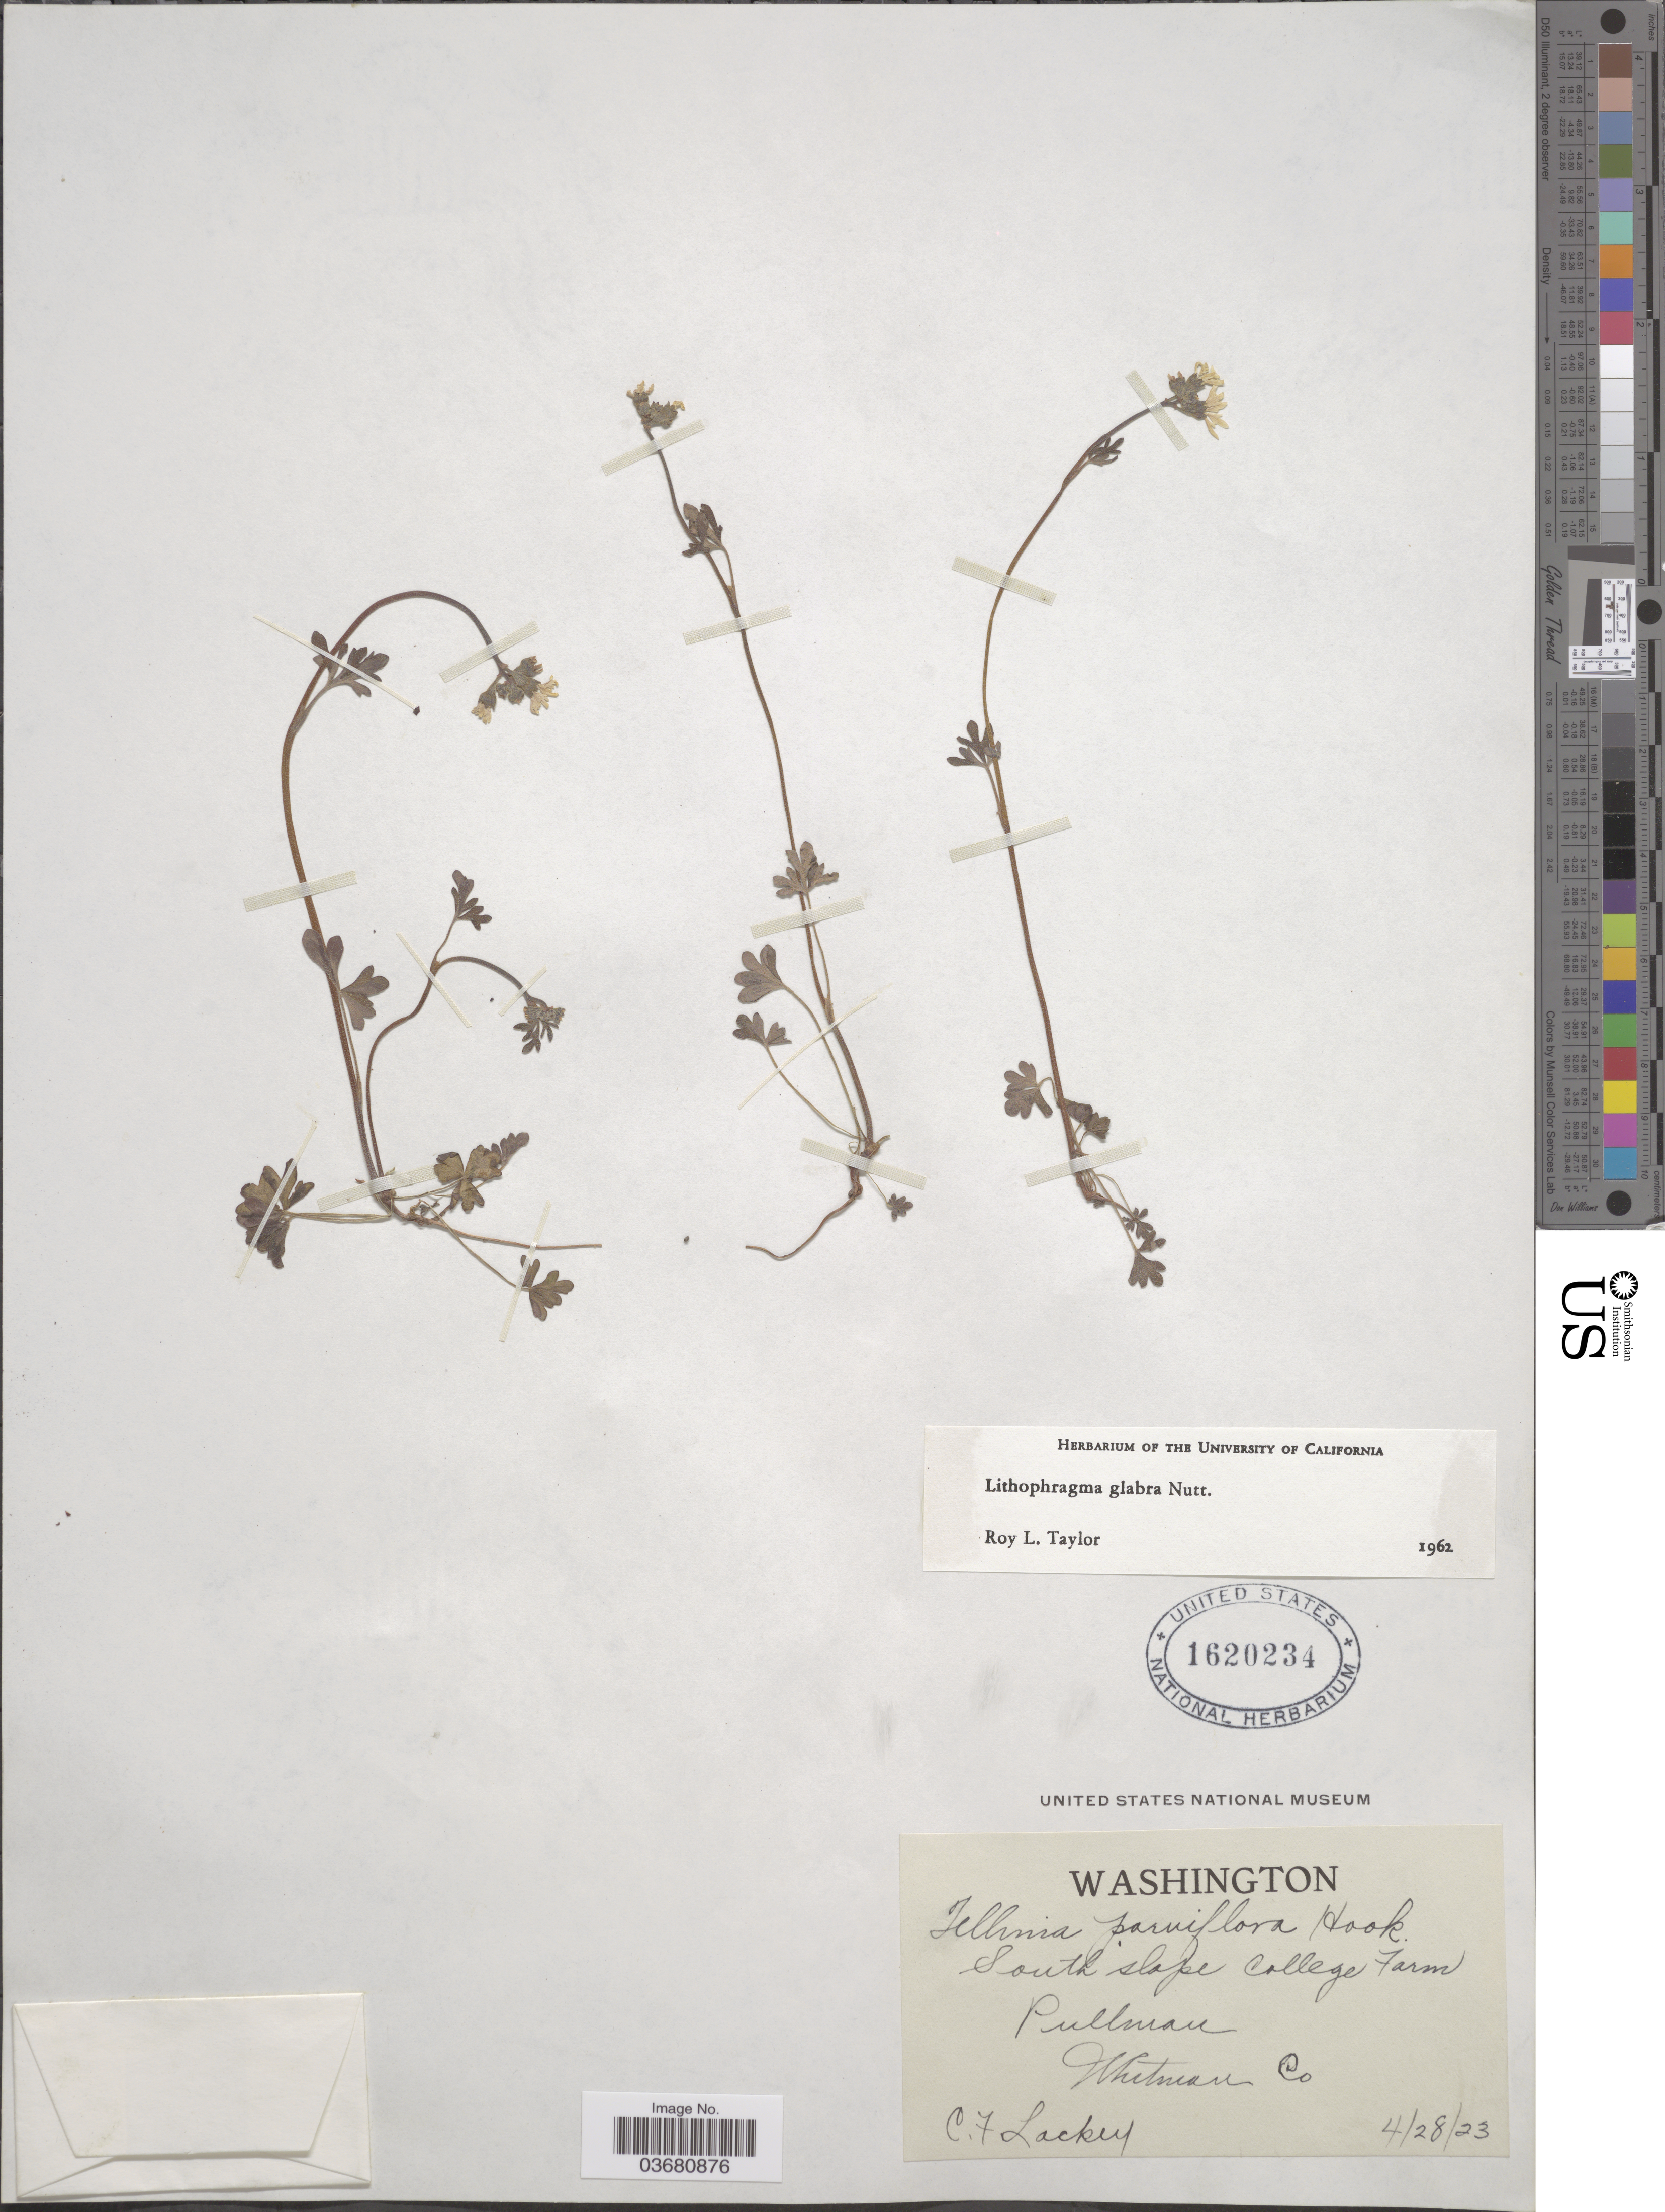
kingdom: Plantae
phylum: Tracheophyta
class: Magnoliopsida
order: Saxifragales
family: Saxifragaceae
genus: Lithophragma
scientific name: Lithophragma glabrum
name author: Nutt.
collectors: C. Lackey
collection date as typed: Transcribed d/m/y: 28/4/23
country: United States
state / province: Washington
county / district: Whitman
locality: South slope College Farm. Pullman. Whitman Co.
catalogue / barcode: US 1620234